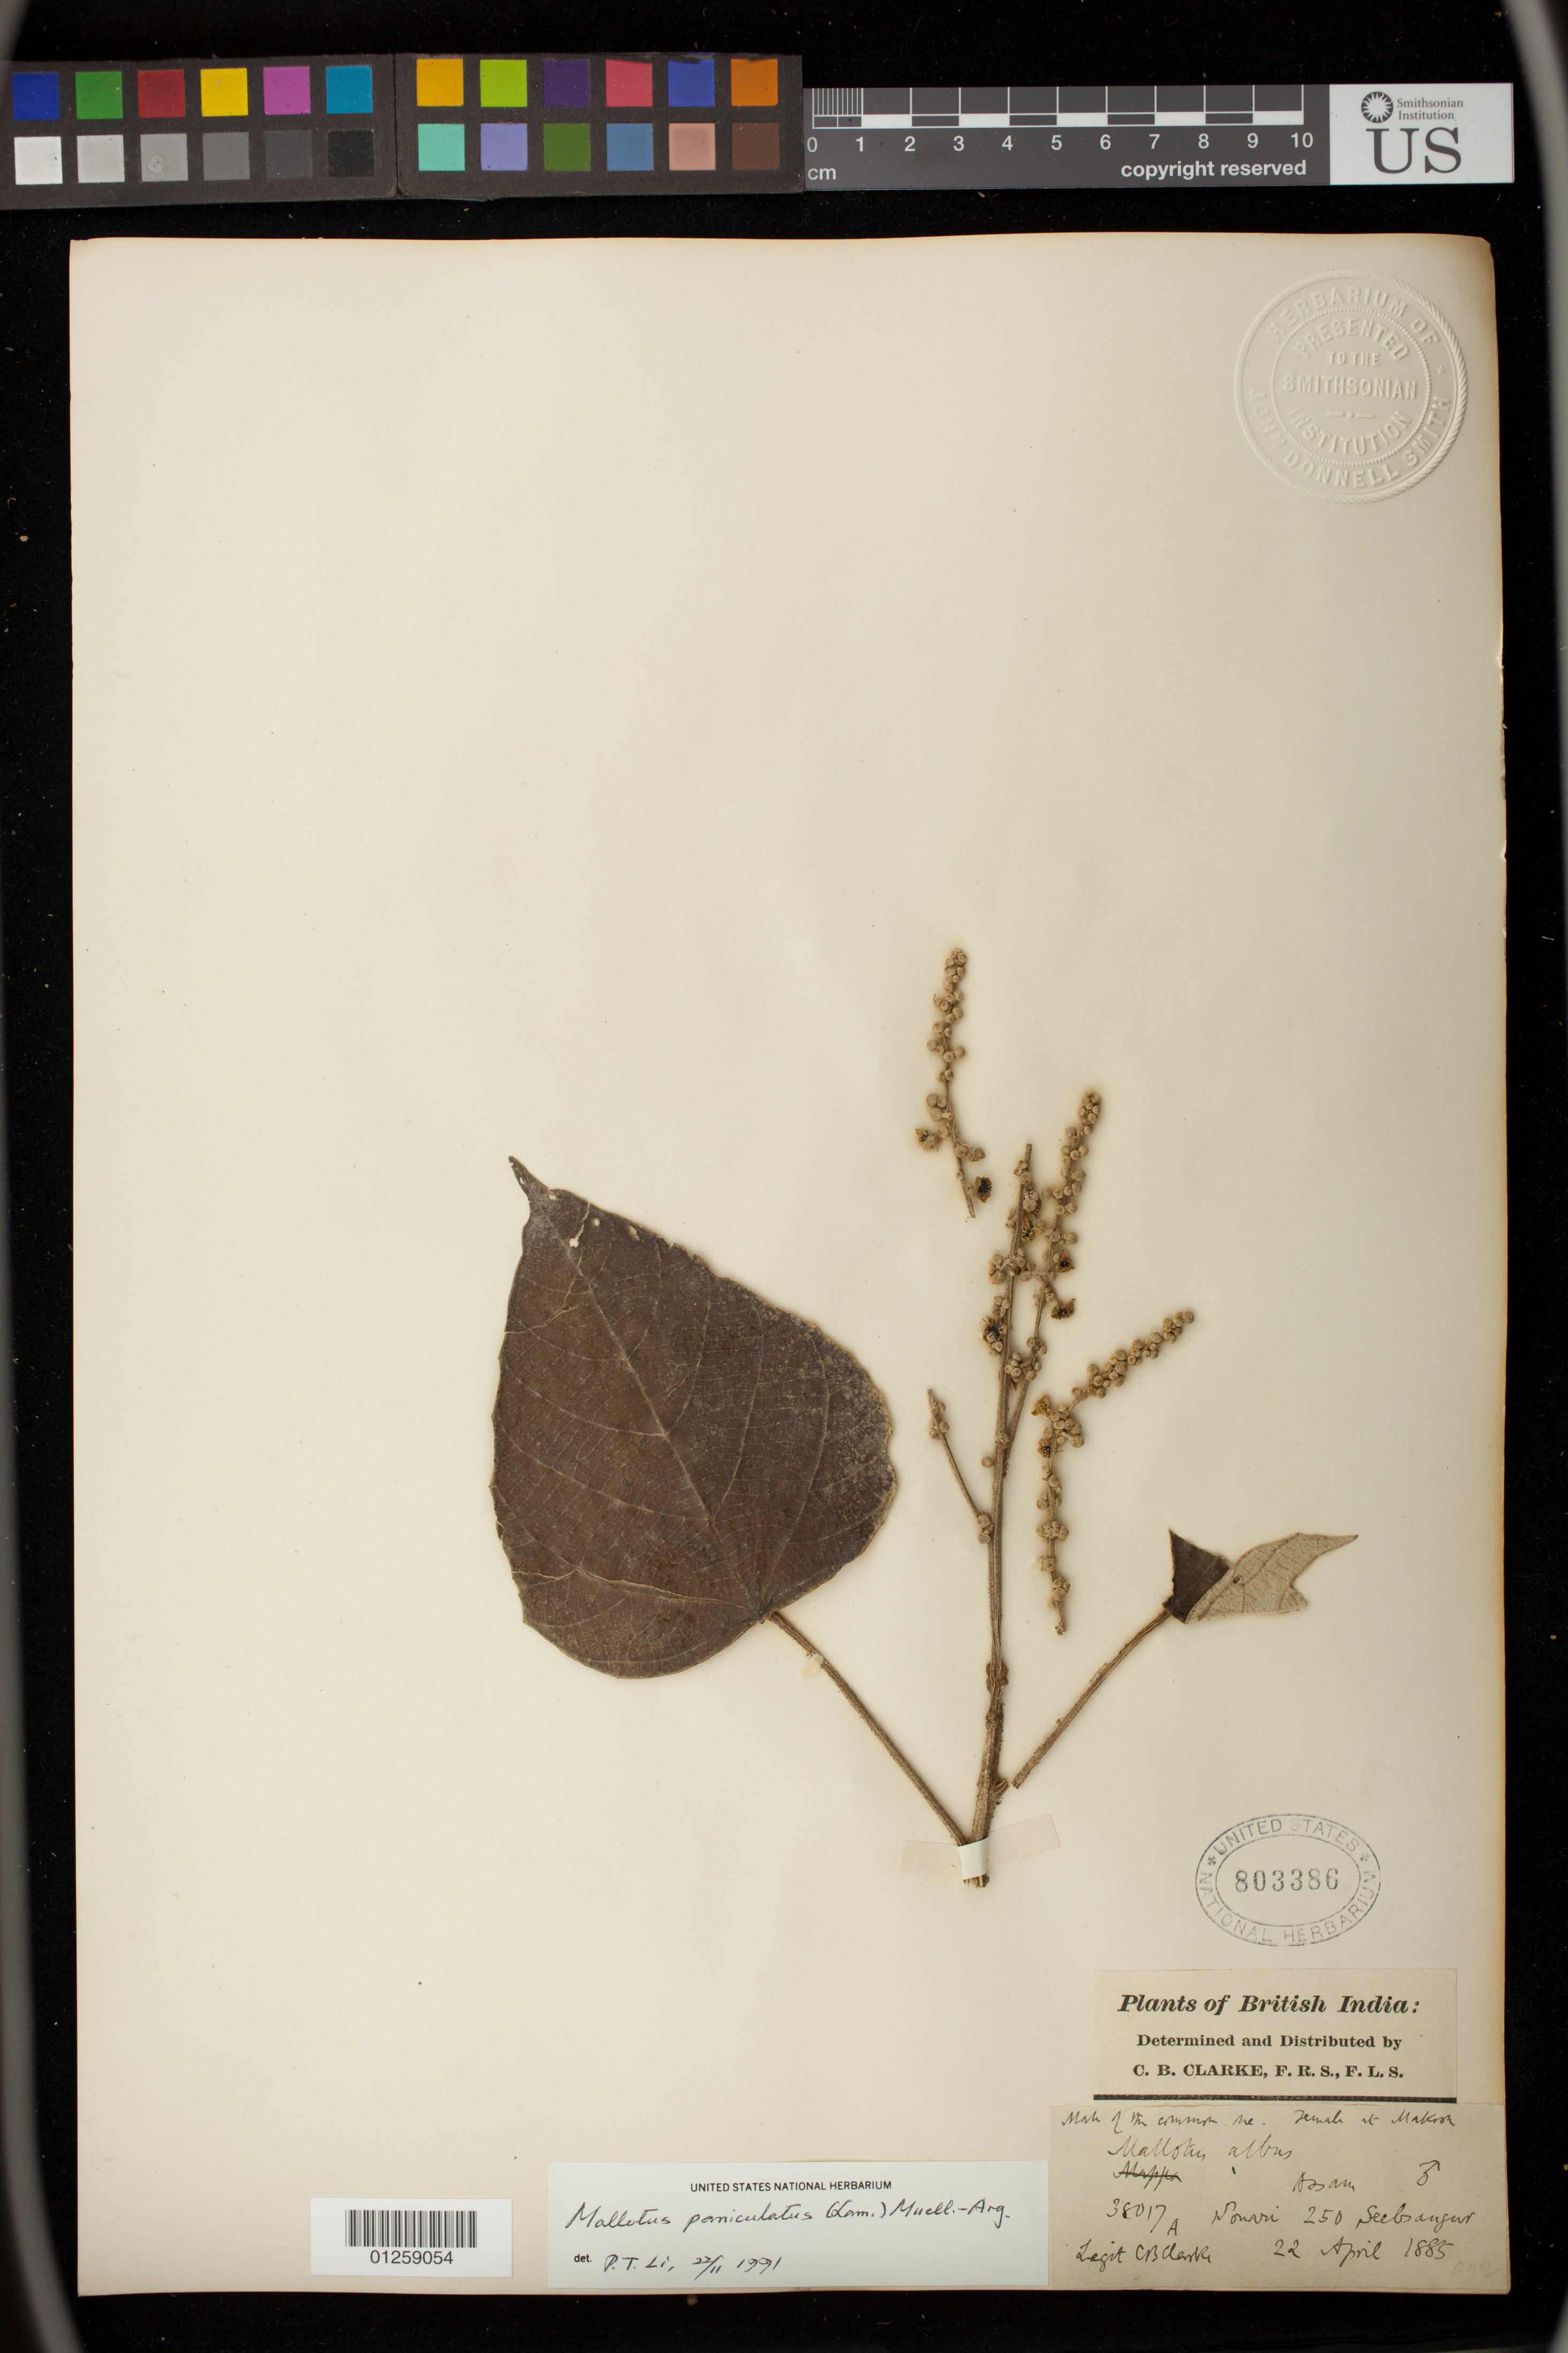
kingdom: Plantae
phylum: Tracheophyta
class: Magnoliopsida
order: Malpighiales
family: Euphorbiaceae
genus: Mallotus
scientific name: Mallotus paniculatus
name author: (Lam.) Müll. Arg.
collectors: C. B. Clarke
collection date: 1885-04-22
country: India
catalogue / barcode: US 803386